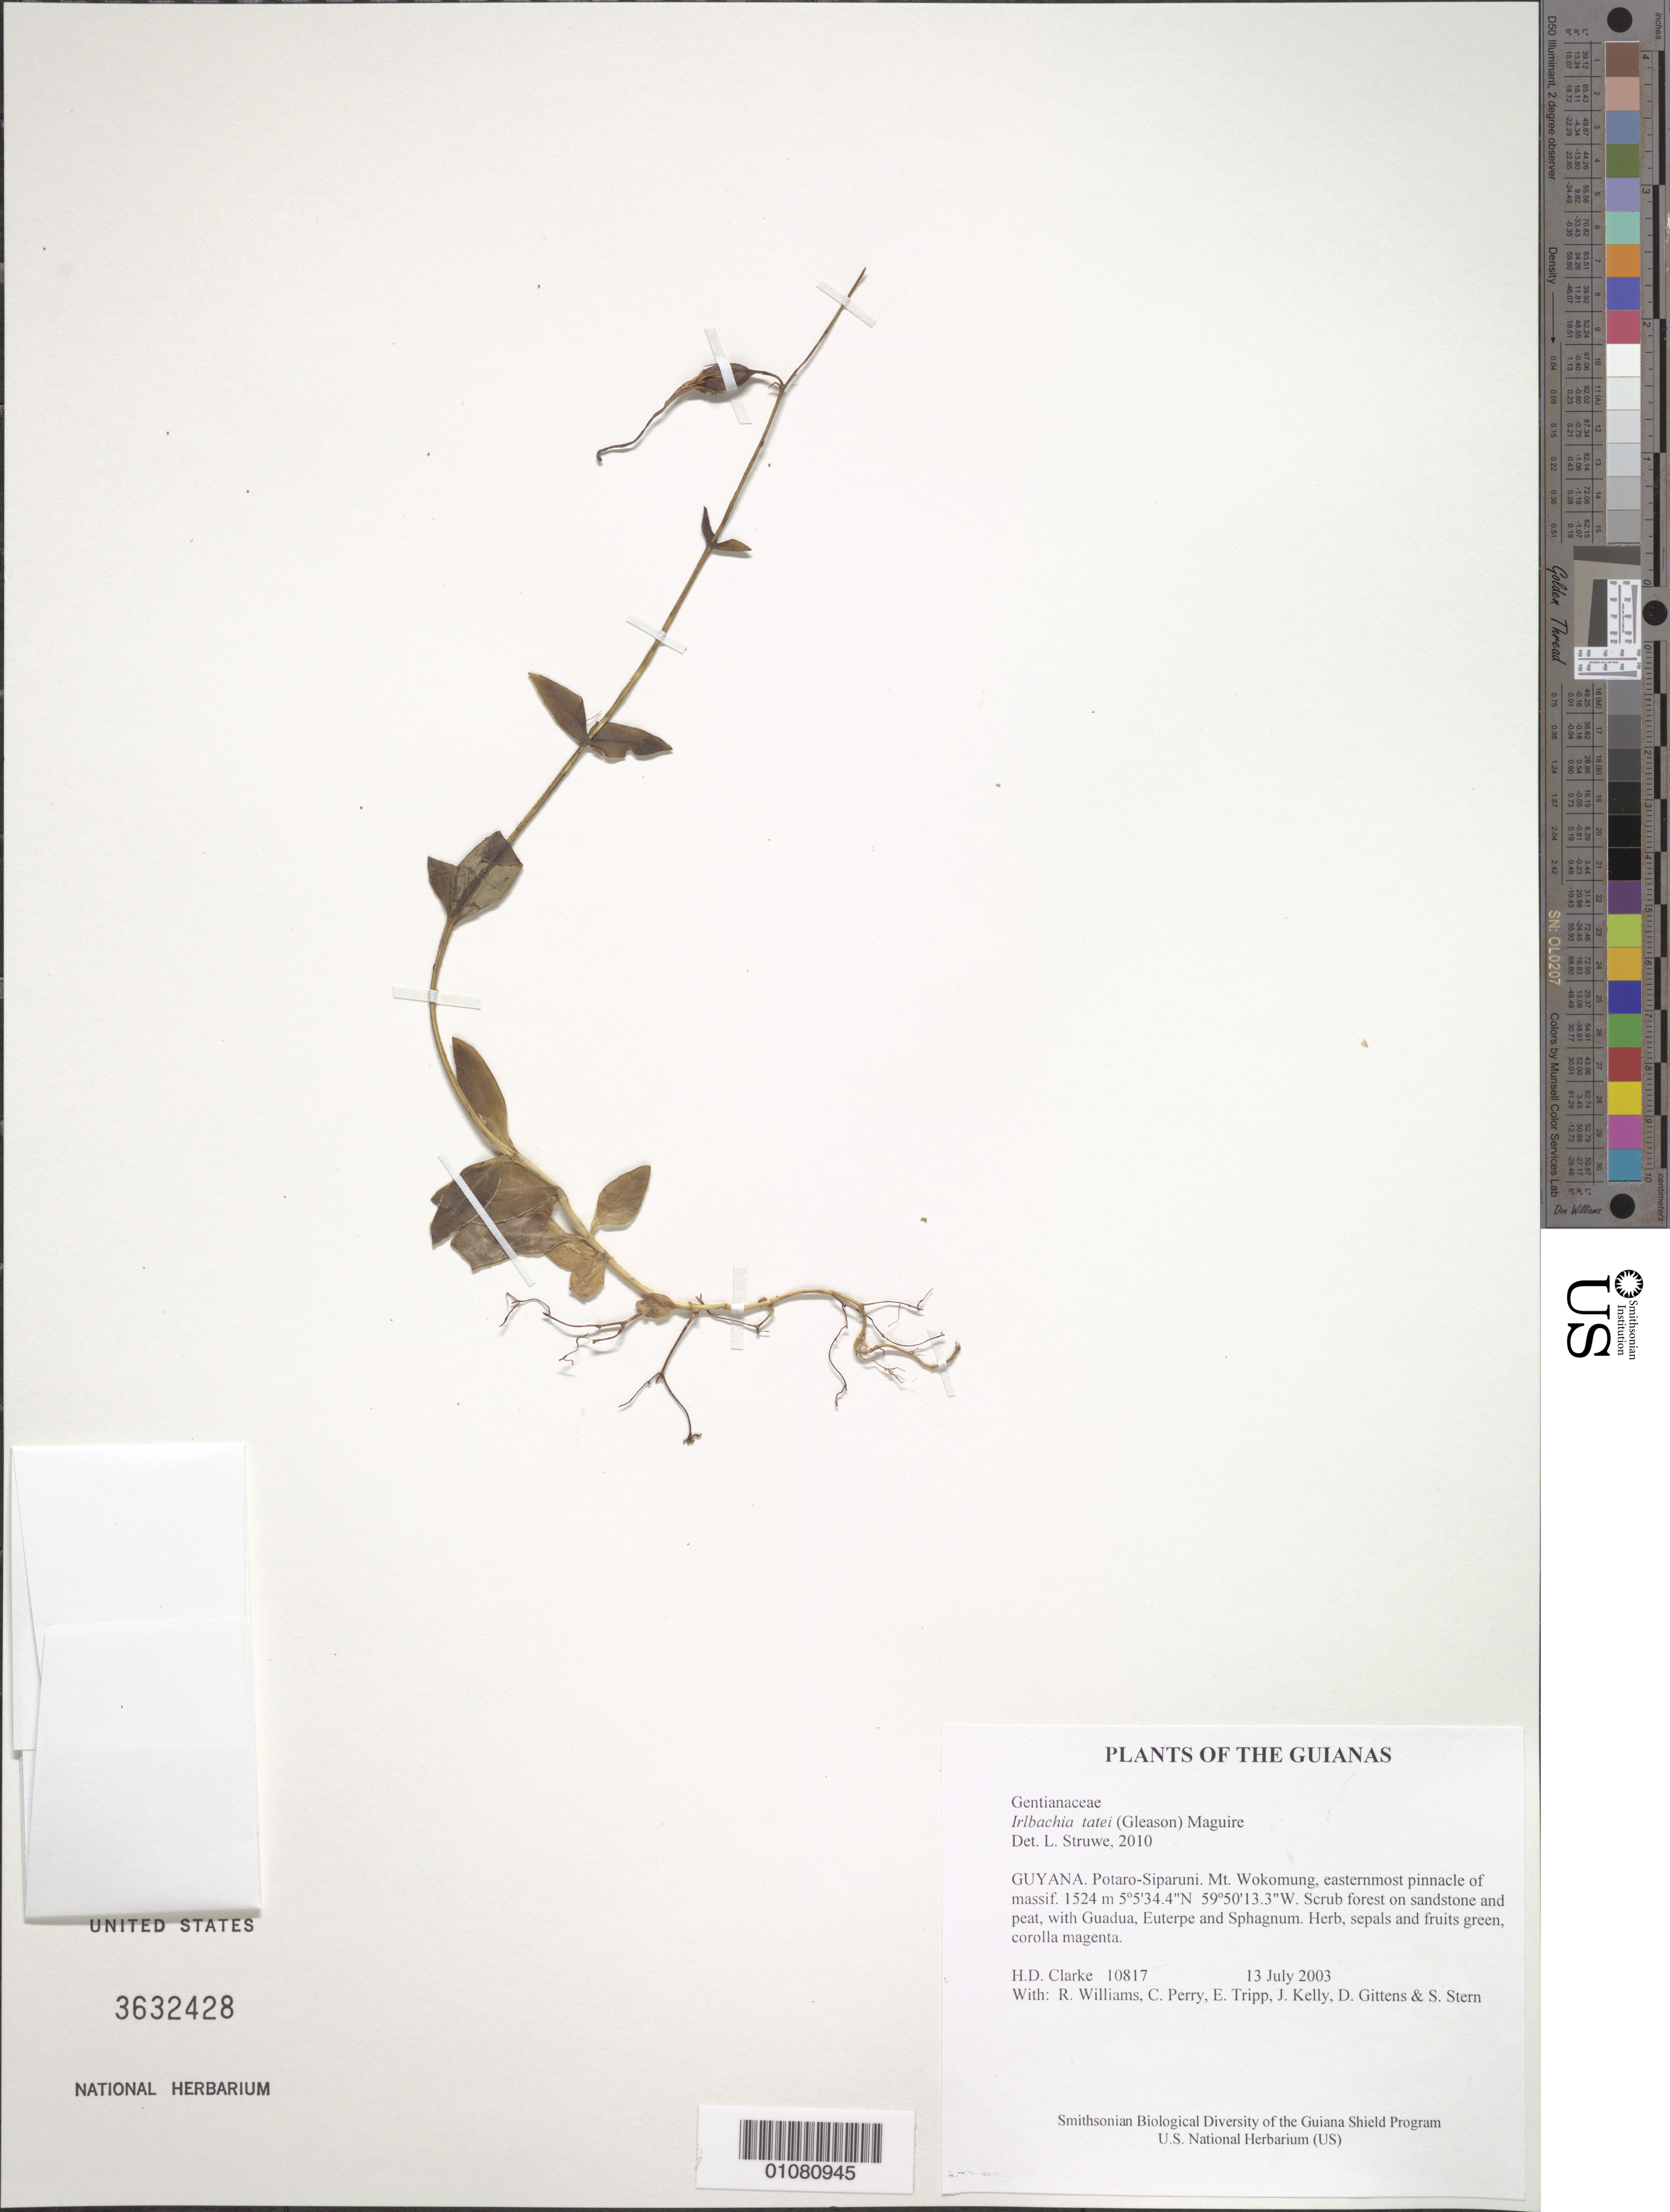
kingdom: Plantae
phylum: Tracheophyta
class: Magnoliopsida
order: Gentianales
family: Gentianaceae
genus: Irlbachia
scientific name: Irlbachia tatei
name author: (Gleason) Maguire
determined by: Struwe, L.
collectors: H. D. Clarke, R. Williams, C. Perry, E. Tripp, J. Kelly, D. Gittens & S. R. Stern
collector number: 10817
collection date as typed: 13 July 2003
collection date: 2003-07-13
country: Guyana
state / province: Potaro-Siparuni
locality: Mt. Wokomung, easternmost pinnacle of massif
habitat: Scrub forest on sandstone and peat, with Guadua, Euterpe and Sphagnum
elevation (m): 1524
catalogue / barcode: US 3632428